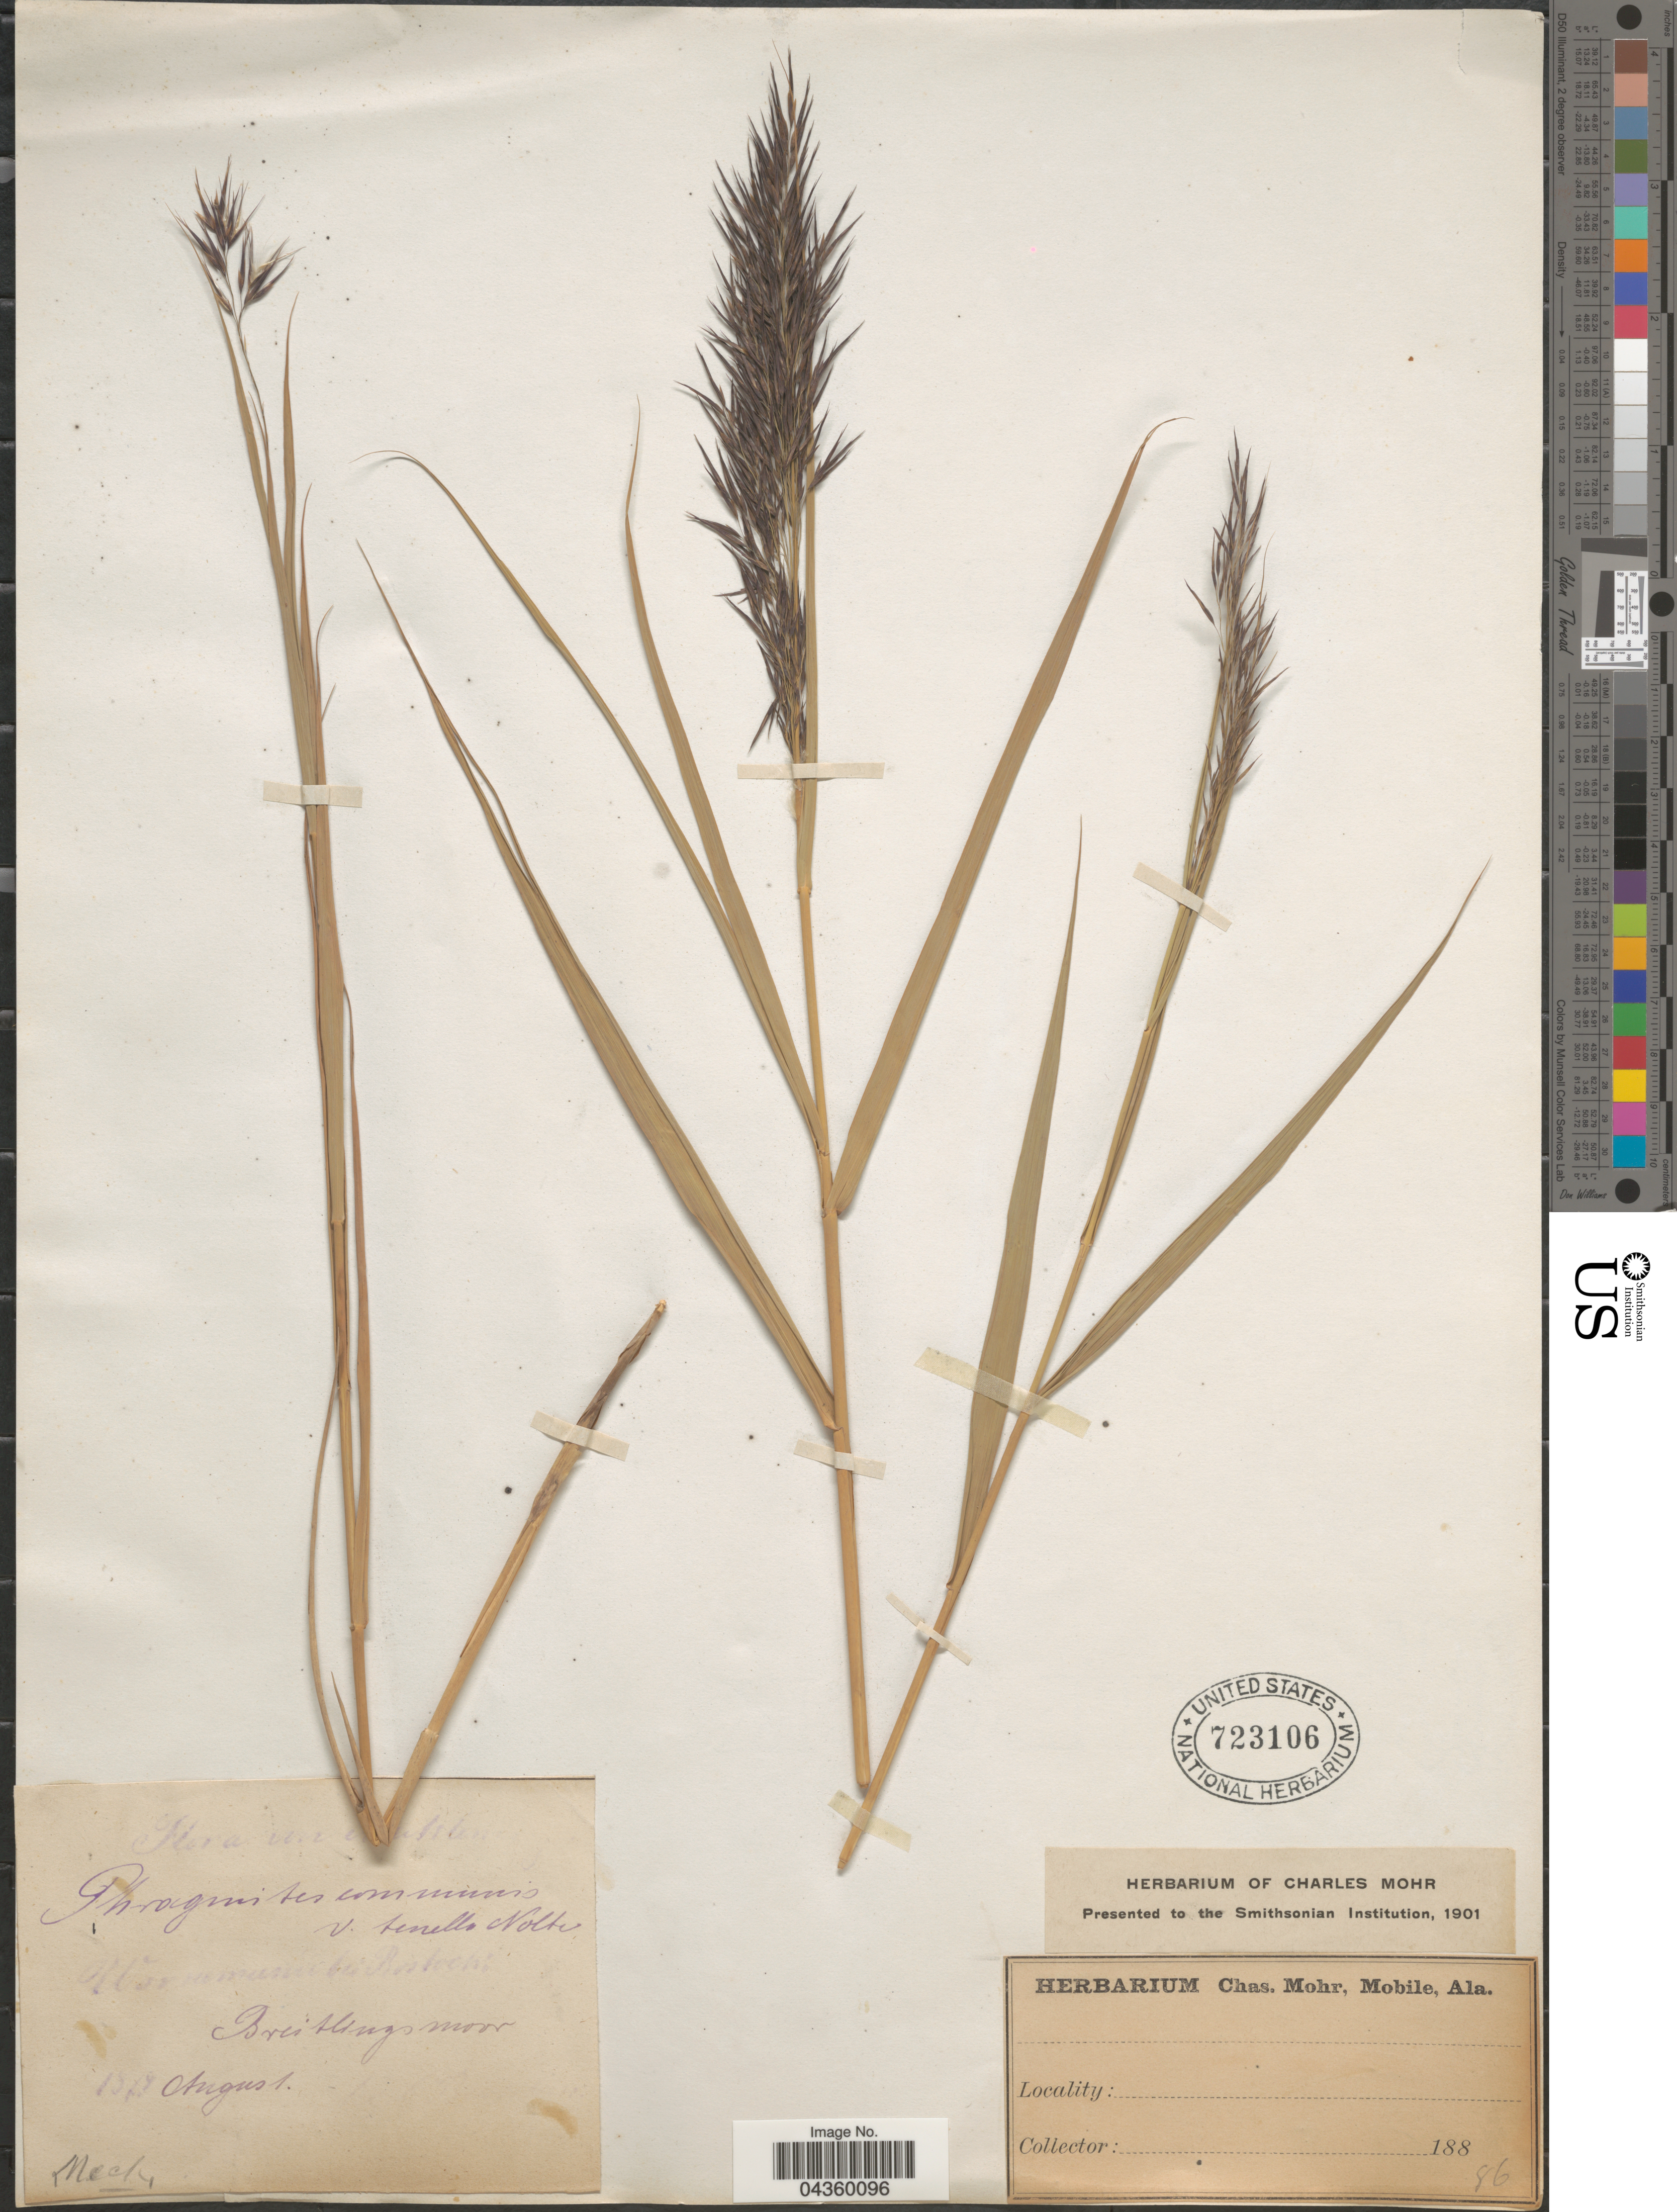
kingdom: Plantae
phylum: Tracheophyta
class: Liliopsida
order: Poales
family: Poaceae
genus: Phragmites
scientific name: Phragmites australis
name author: (Cav.) Trin. ex Steud.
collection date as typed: August 188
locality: Breitlings moor.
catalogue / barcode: US 723106